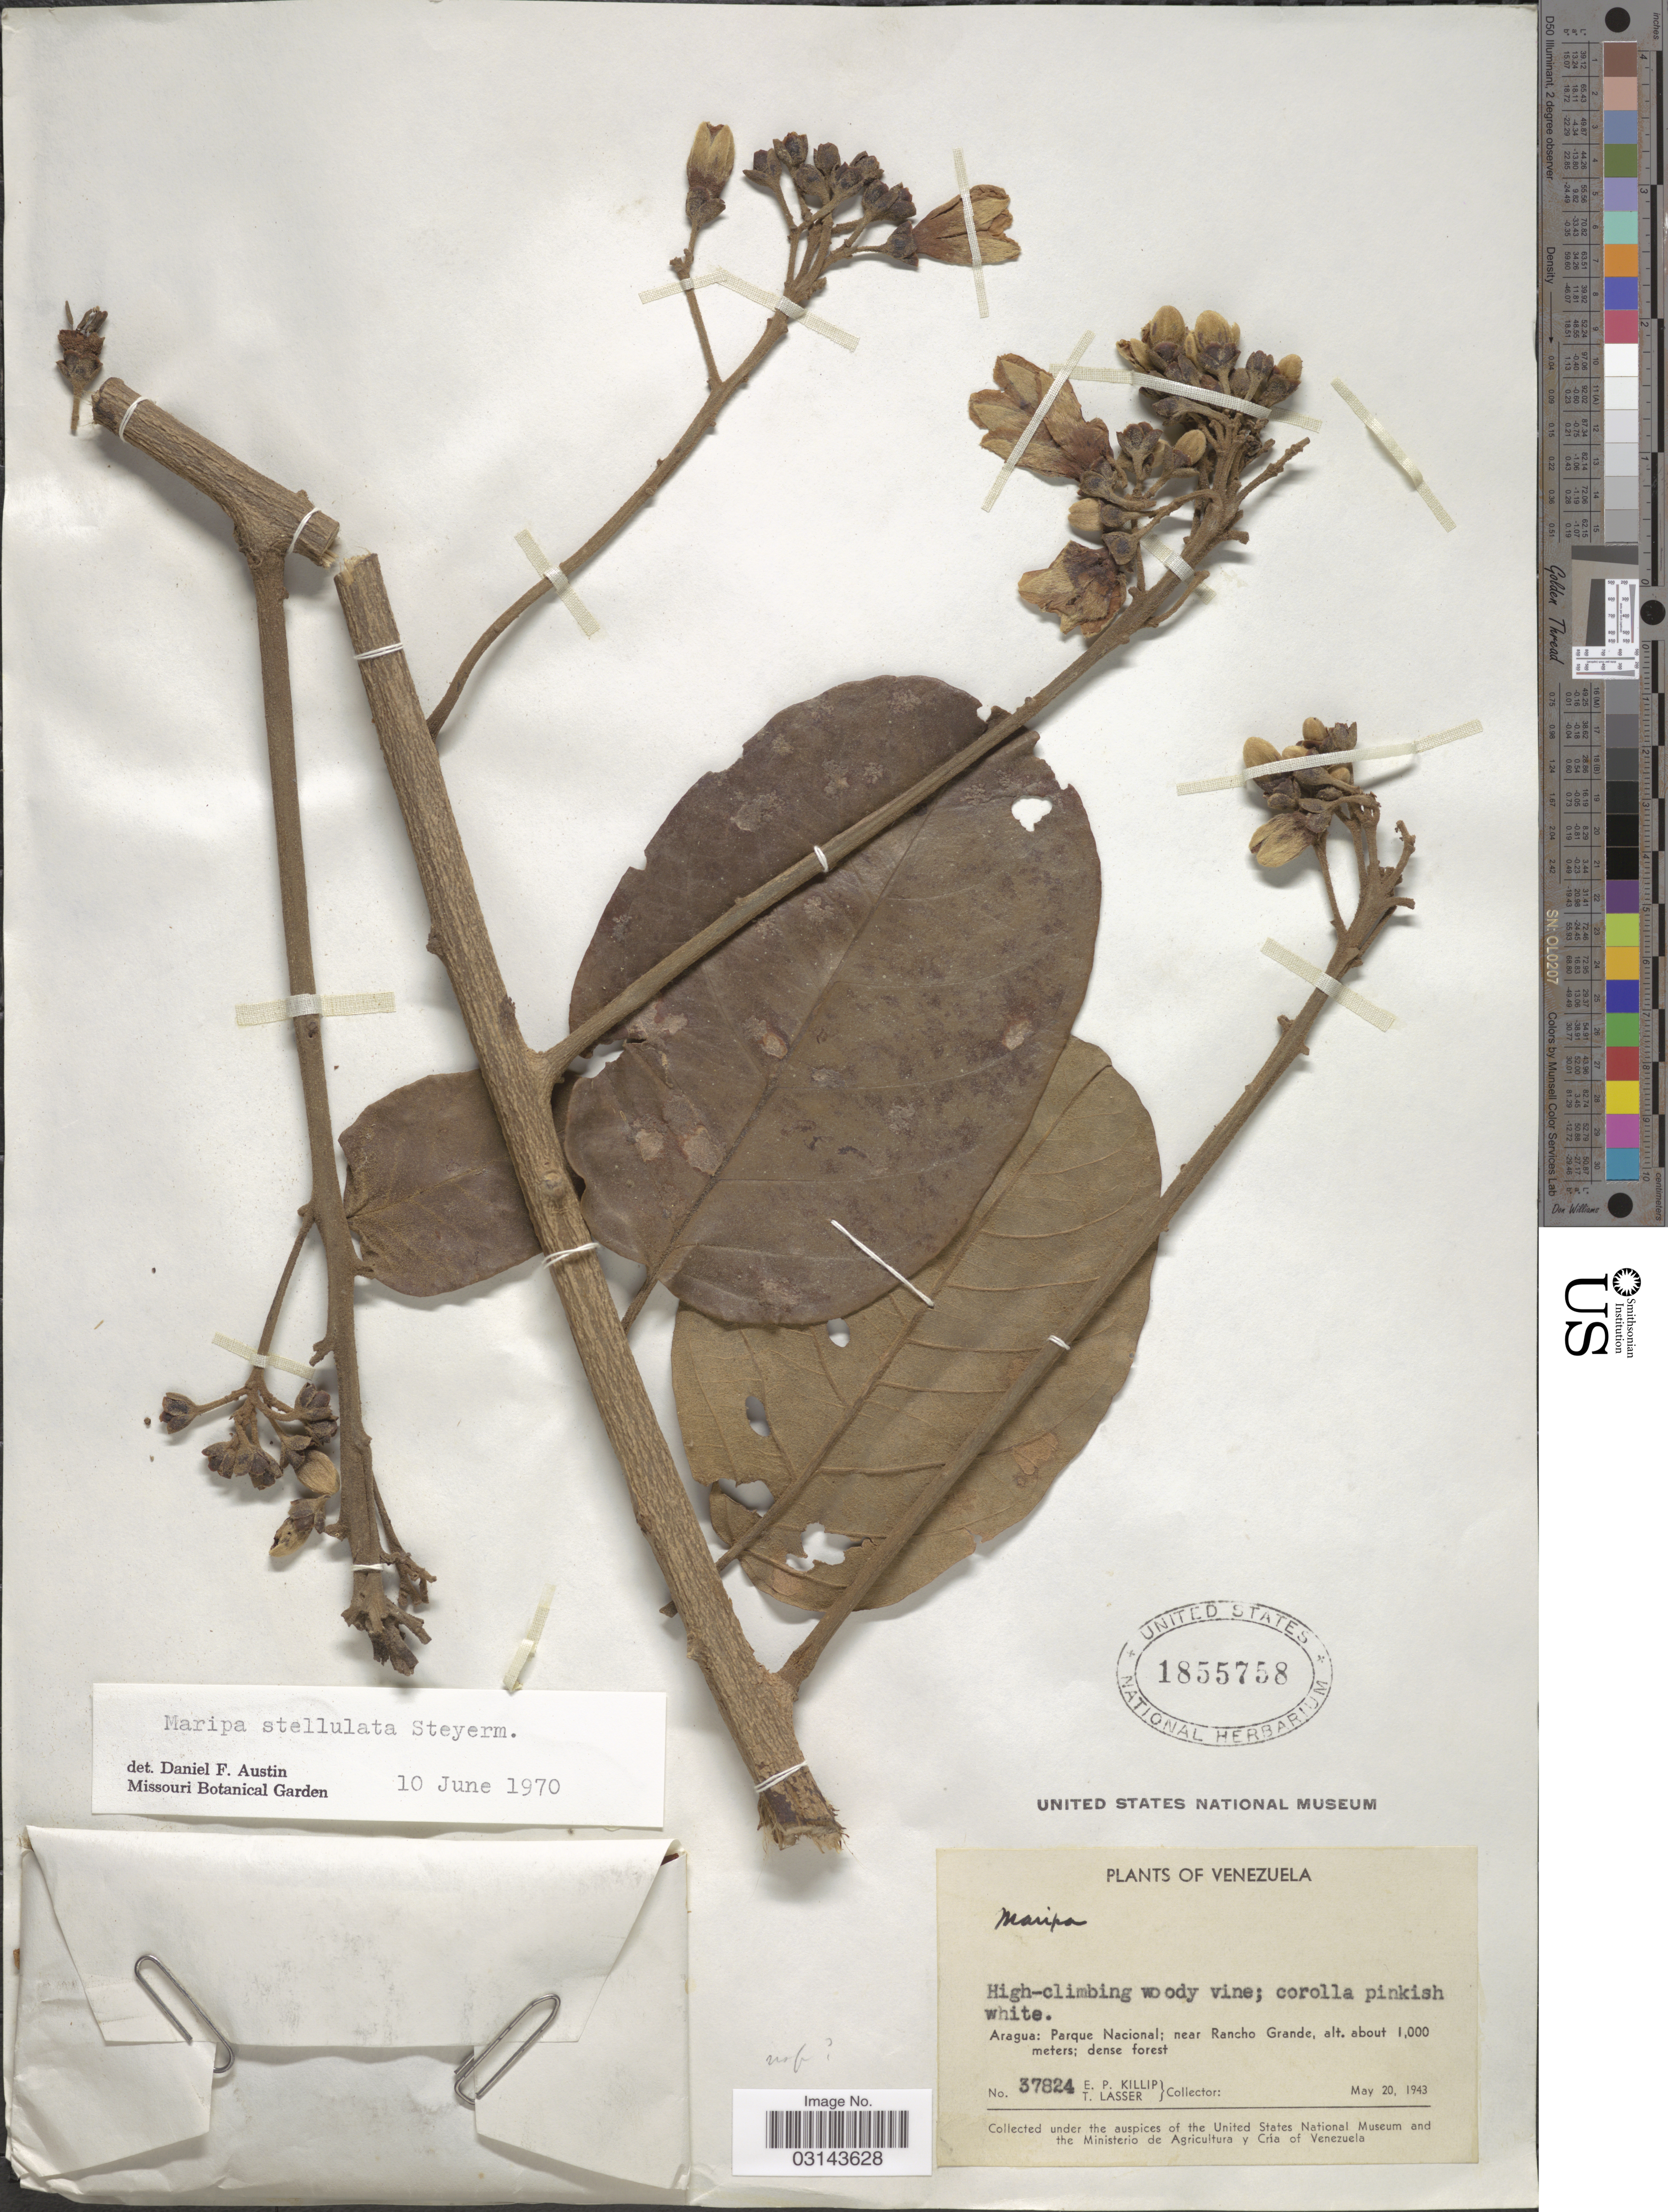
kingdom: Plantae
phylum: Tracheophyta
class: Magnoliopsida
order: Solanales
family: Convolvulaceae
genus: Maripa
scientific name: Maripa stellulata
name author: Steyerm.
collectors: E. P. Killip & T. Lasser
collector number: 37824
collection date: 1943-05-20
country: Venezuela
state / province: Aragua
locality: Parque Nacional; near Rancho Grande.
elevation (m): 1000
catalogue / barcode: US 1855758